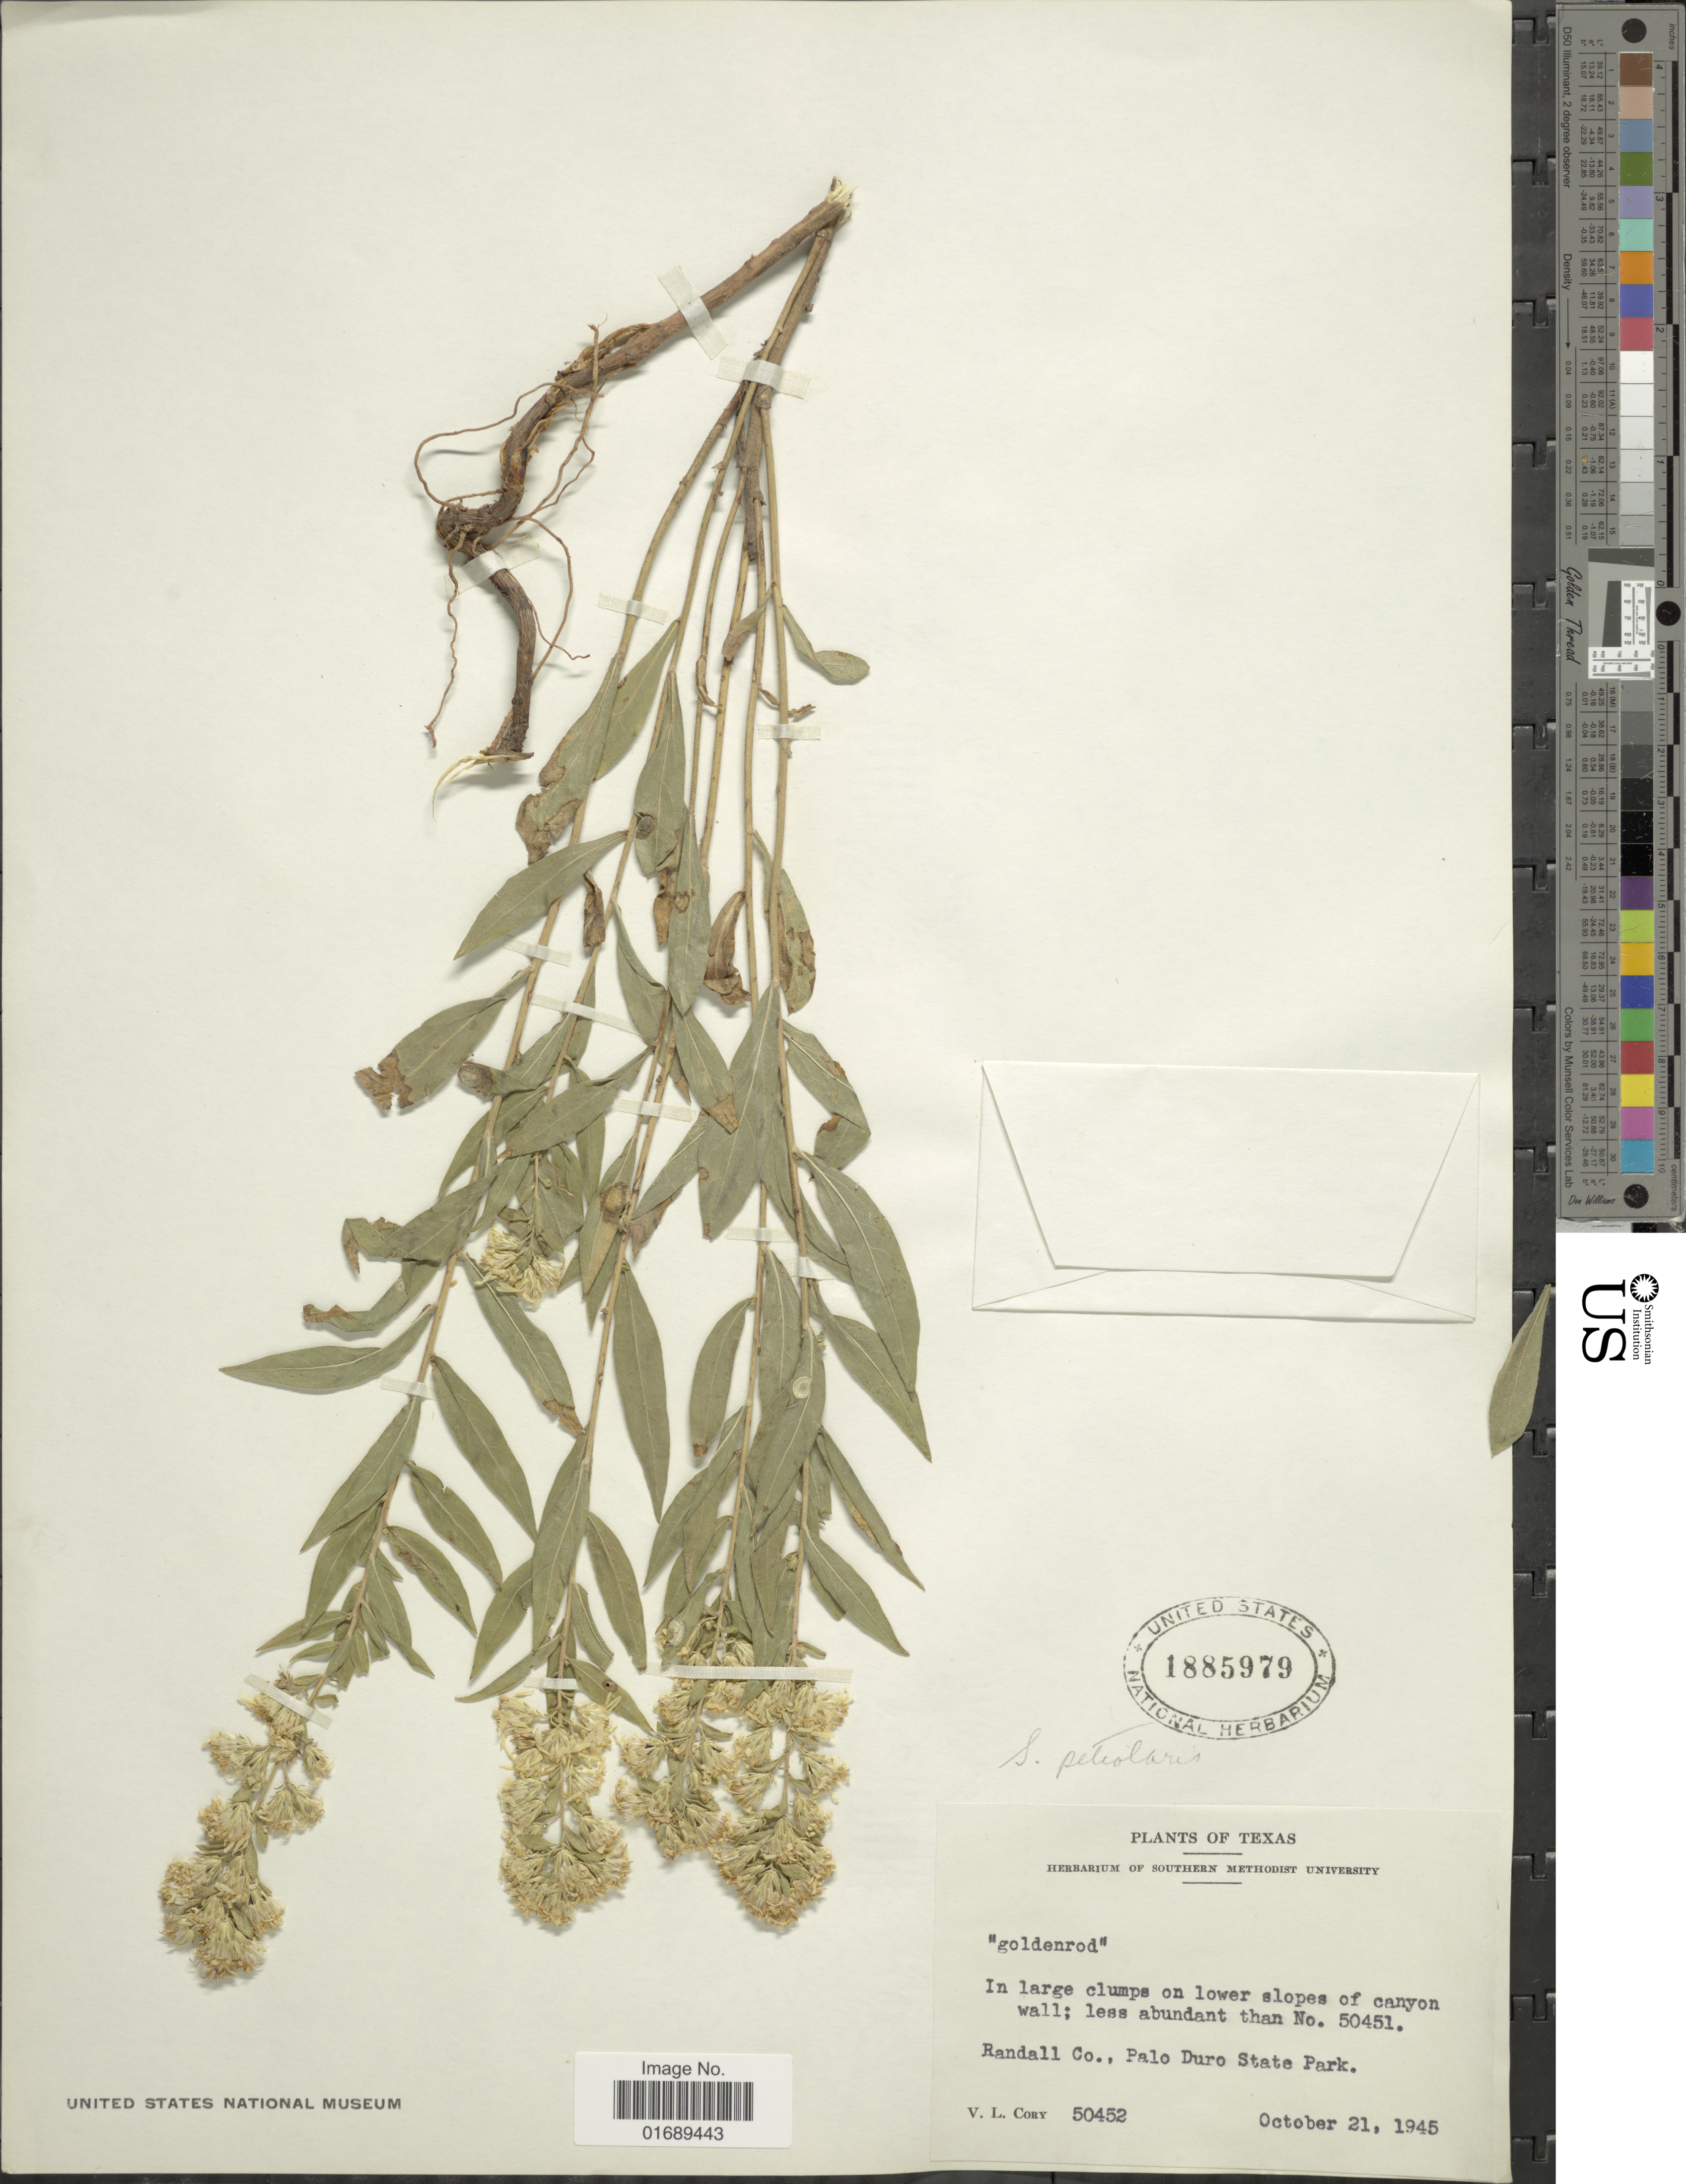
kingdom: Plantae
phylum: Tracheophyta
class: Magnoliopsida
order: Asterales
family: Asteraceae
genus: Solidago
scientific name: Solidago petiolaris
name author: Aiton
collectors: V. Cory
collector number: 50452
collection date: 1945-10-21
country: United States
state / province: Texas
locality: In large clumps on lower slopes of canyon wall; Randall Co., Palo Duro State Park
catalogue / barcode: US 1885979